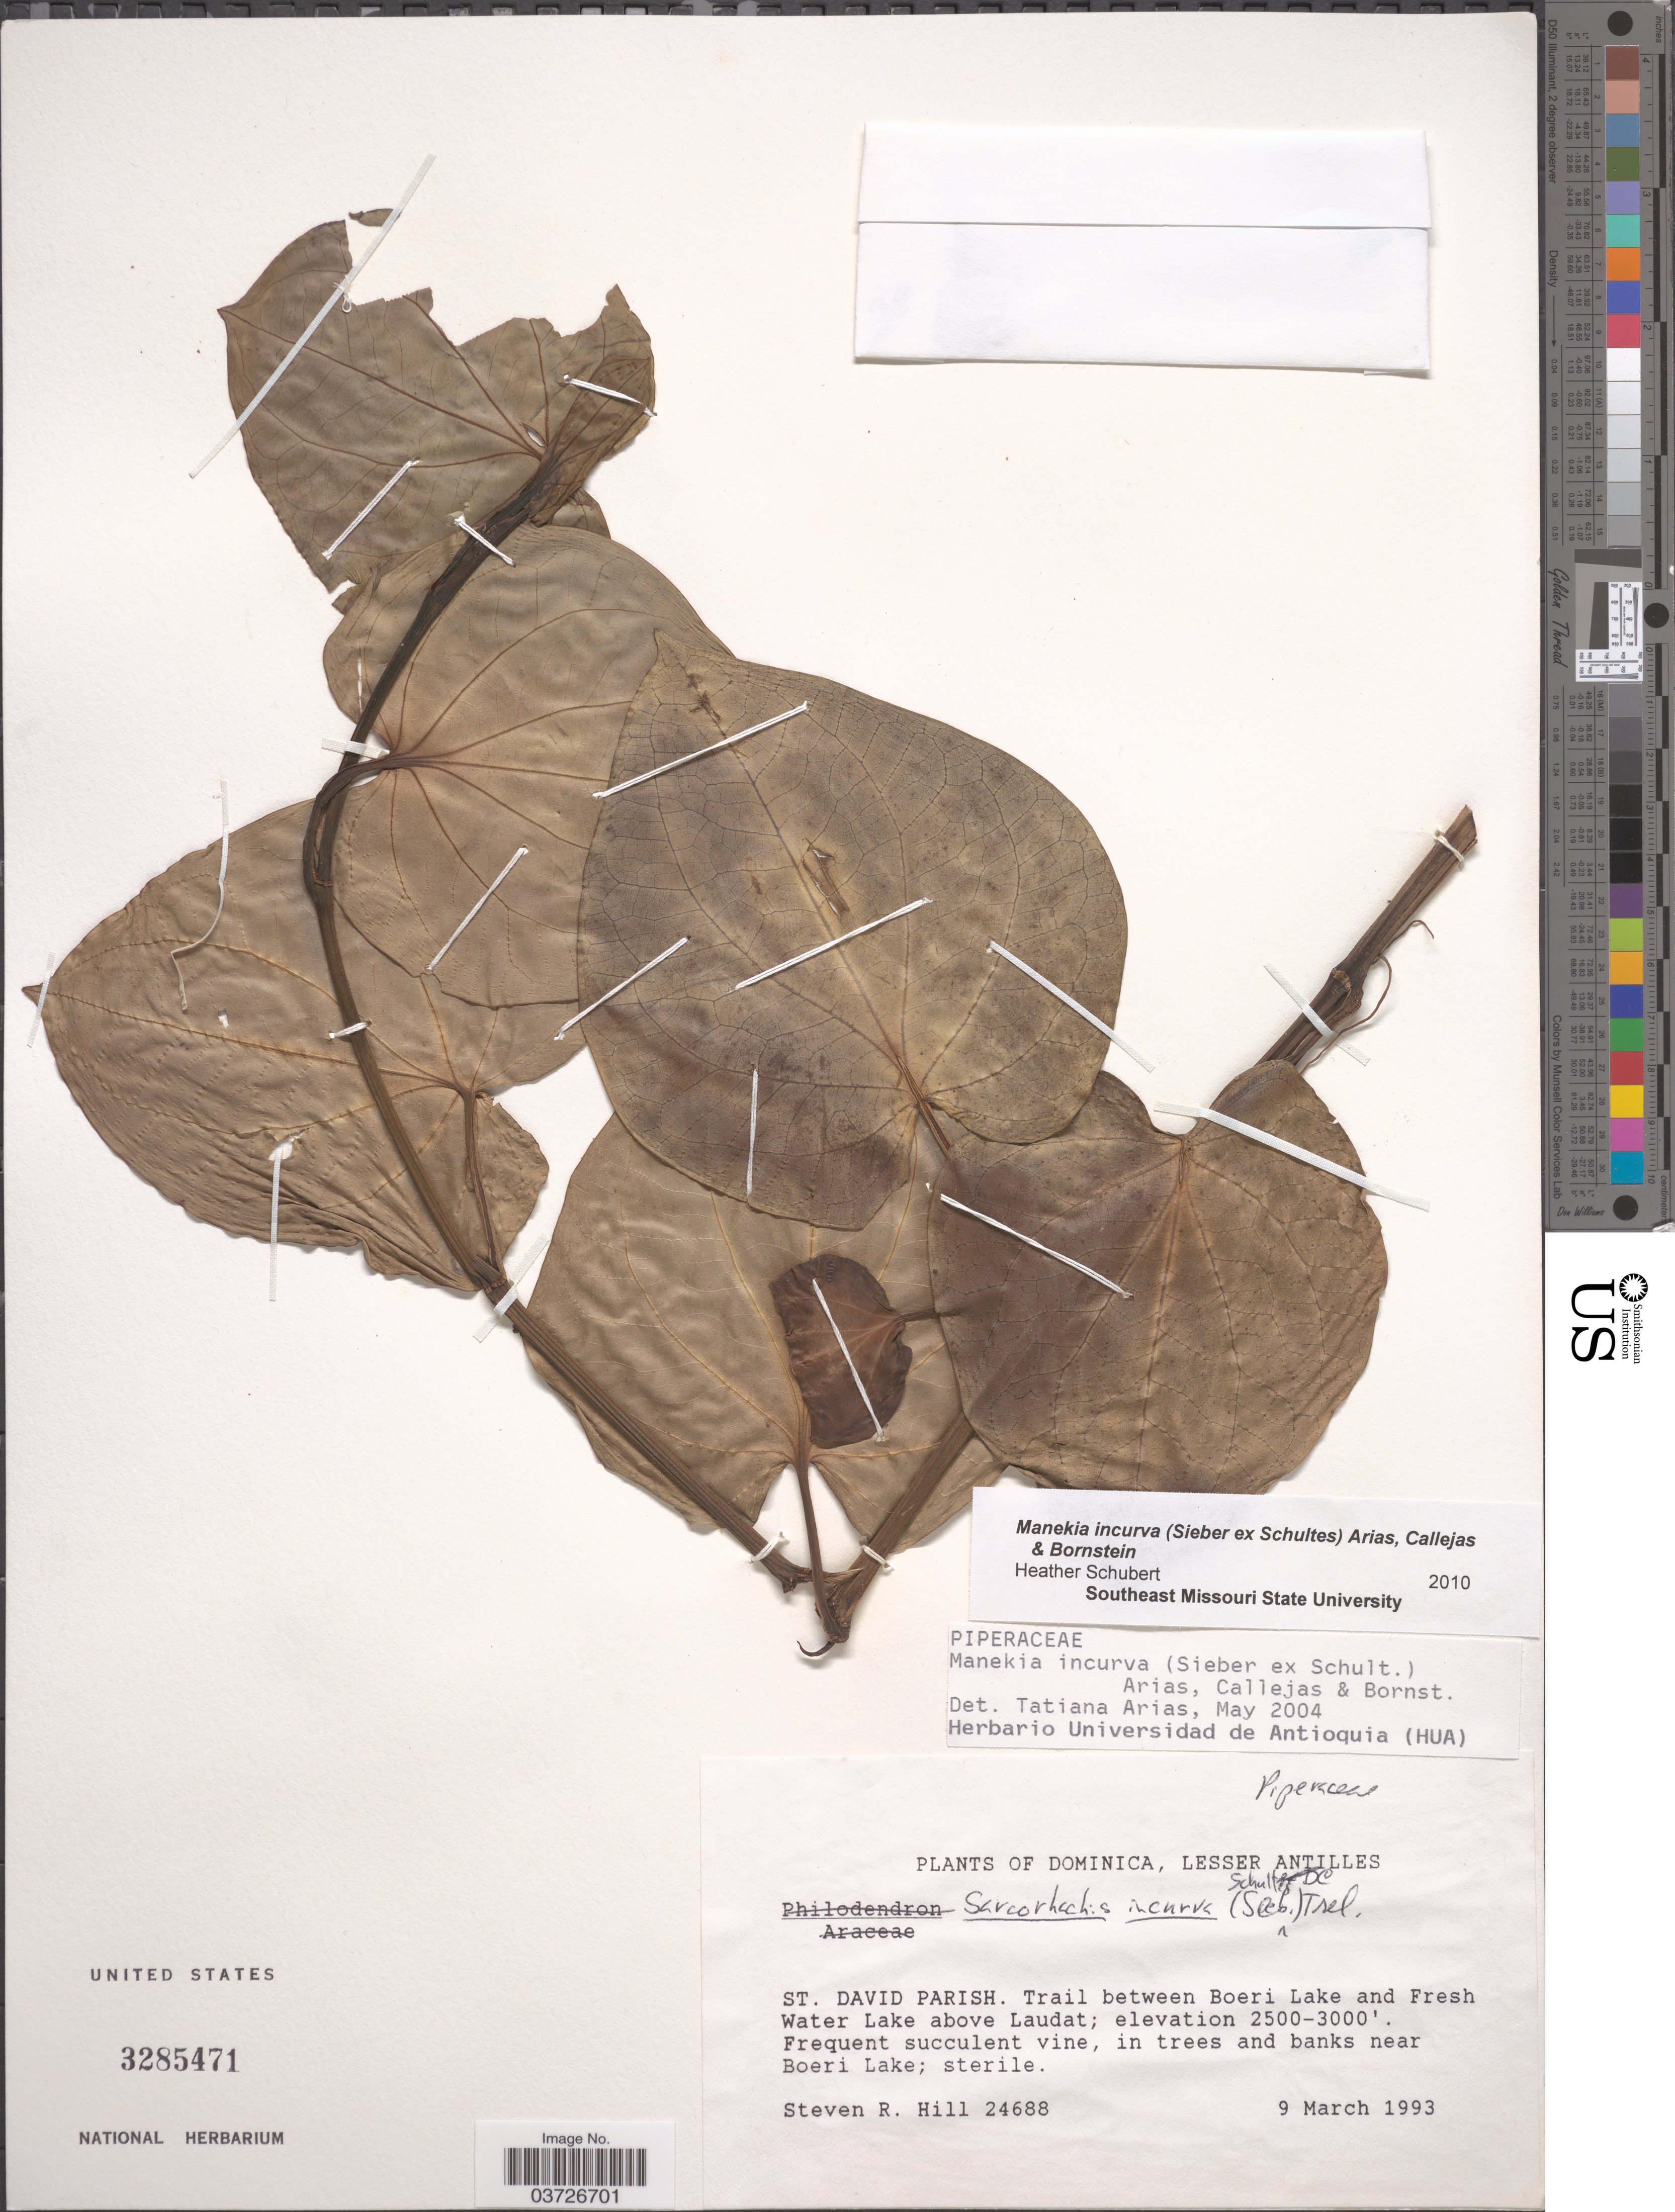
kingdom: Plantae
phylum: Tracheophyta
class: Magnoliopsida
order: Piperales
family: Piperaceae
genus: Manekia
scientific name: Manekia incurva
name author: (Sieber ex Schult.) T. Arias et al.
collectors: S. Hill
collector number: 24688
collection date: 1993-03-09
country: Dominica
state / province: St. David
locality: Lesser Antilles. St. David Parish. Trail between Boeri Lake and Fresh Water Lake above Laudat. Near Boeri Lake.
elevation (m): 762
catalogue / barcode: US 3285471